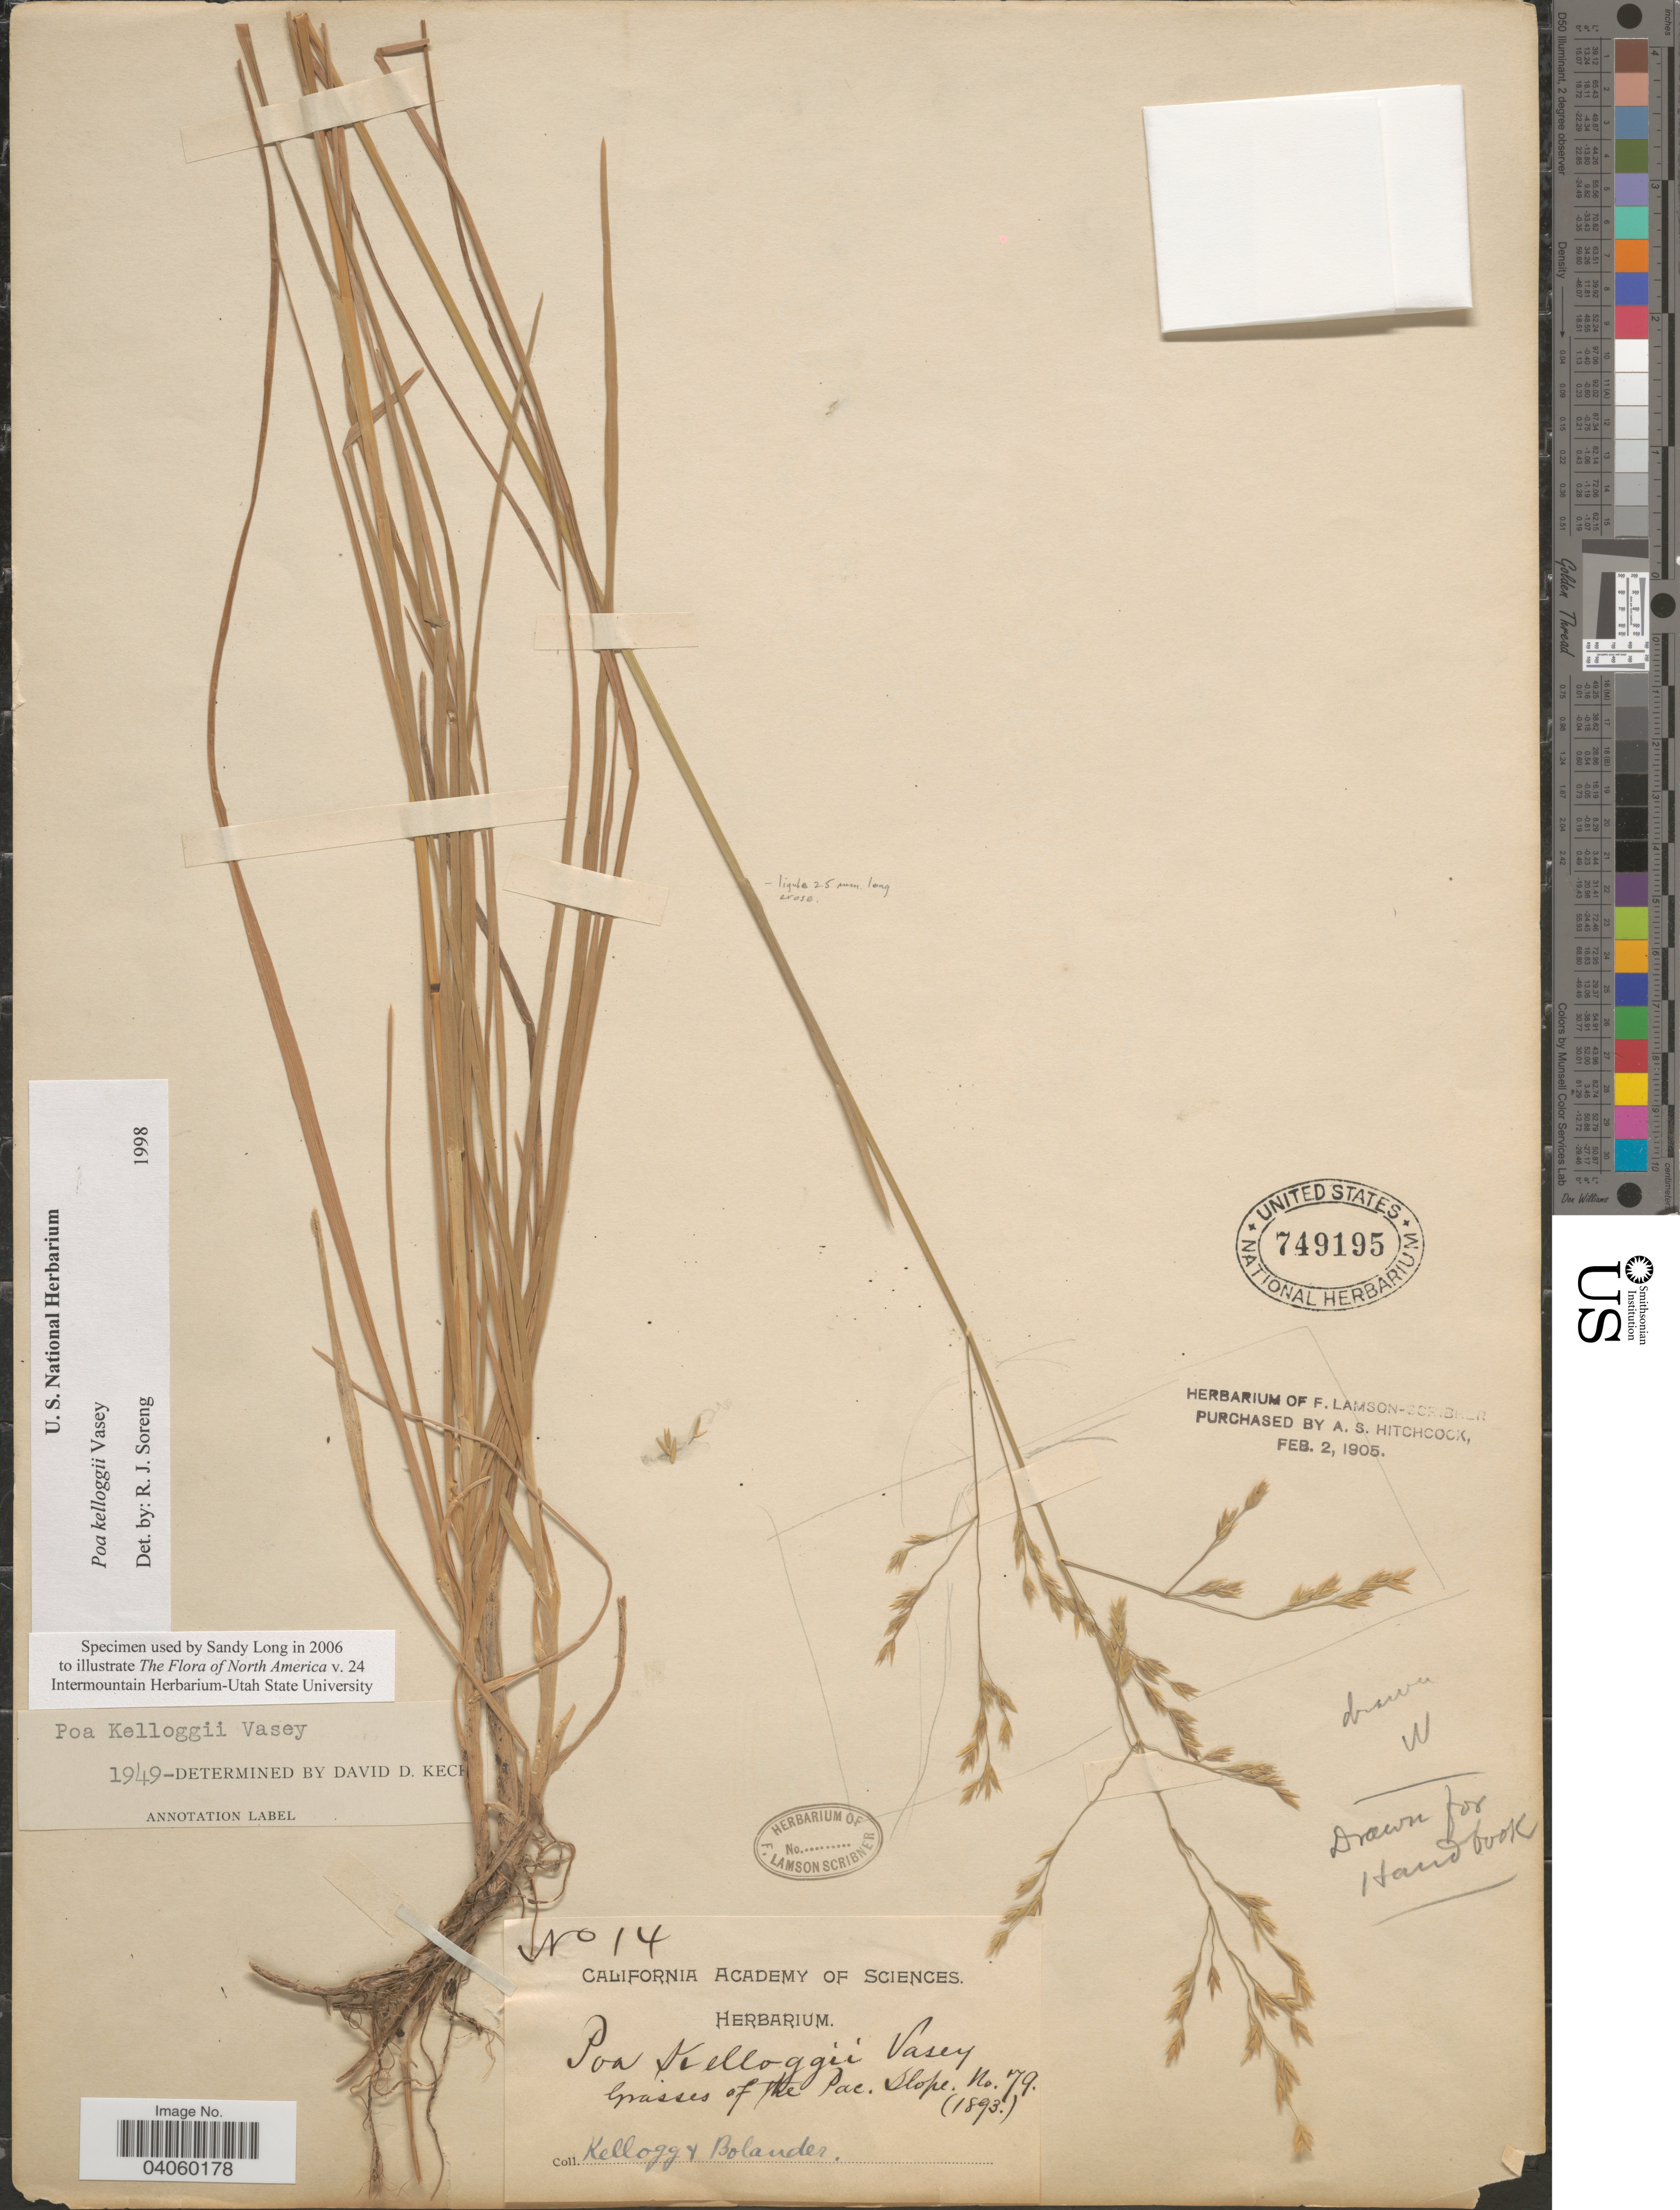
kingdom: Plantae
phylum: Tracheophyta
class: Liliopsida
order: Poales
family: Poaceae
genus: Poa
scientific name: Poa kelloggii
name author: Vasey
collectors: -- Kellogg & -. Bolander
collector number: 79?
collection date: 1893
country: United States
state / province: California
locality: The Pac. Slope.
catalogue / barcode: US 749195